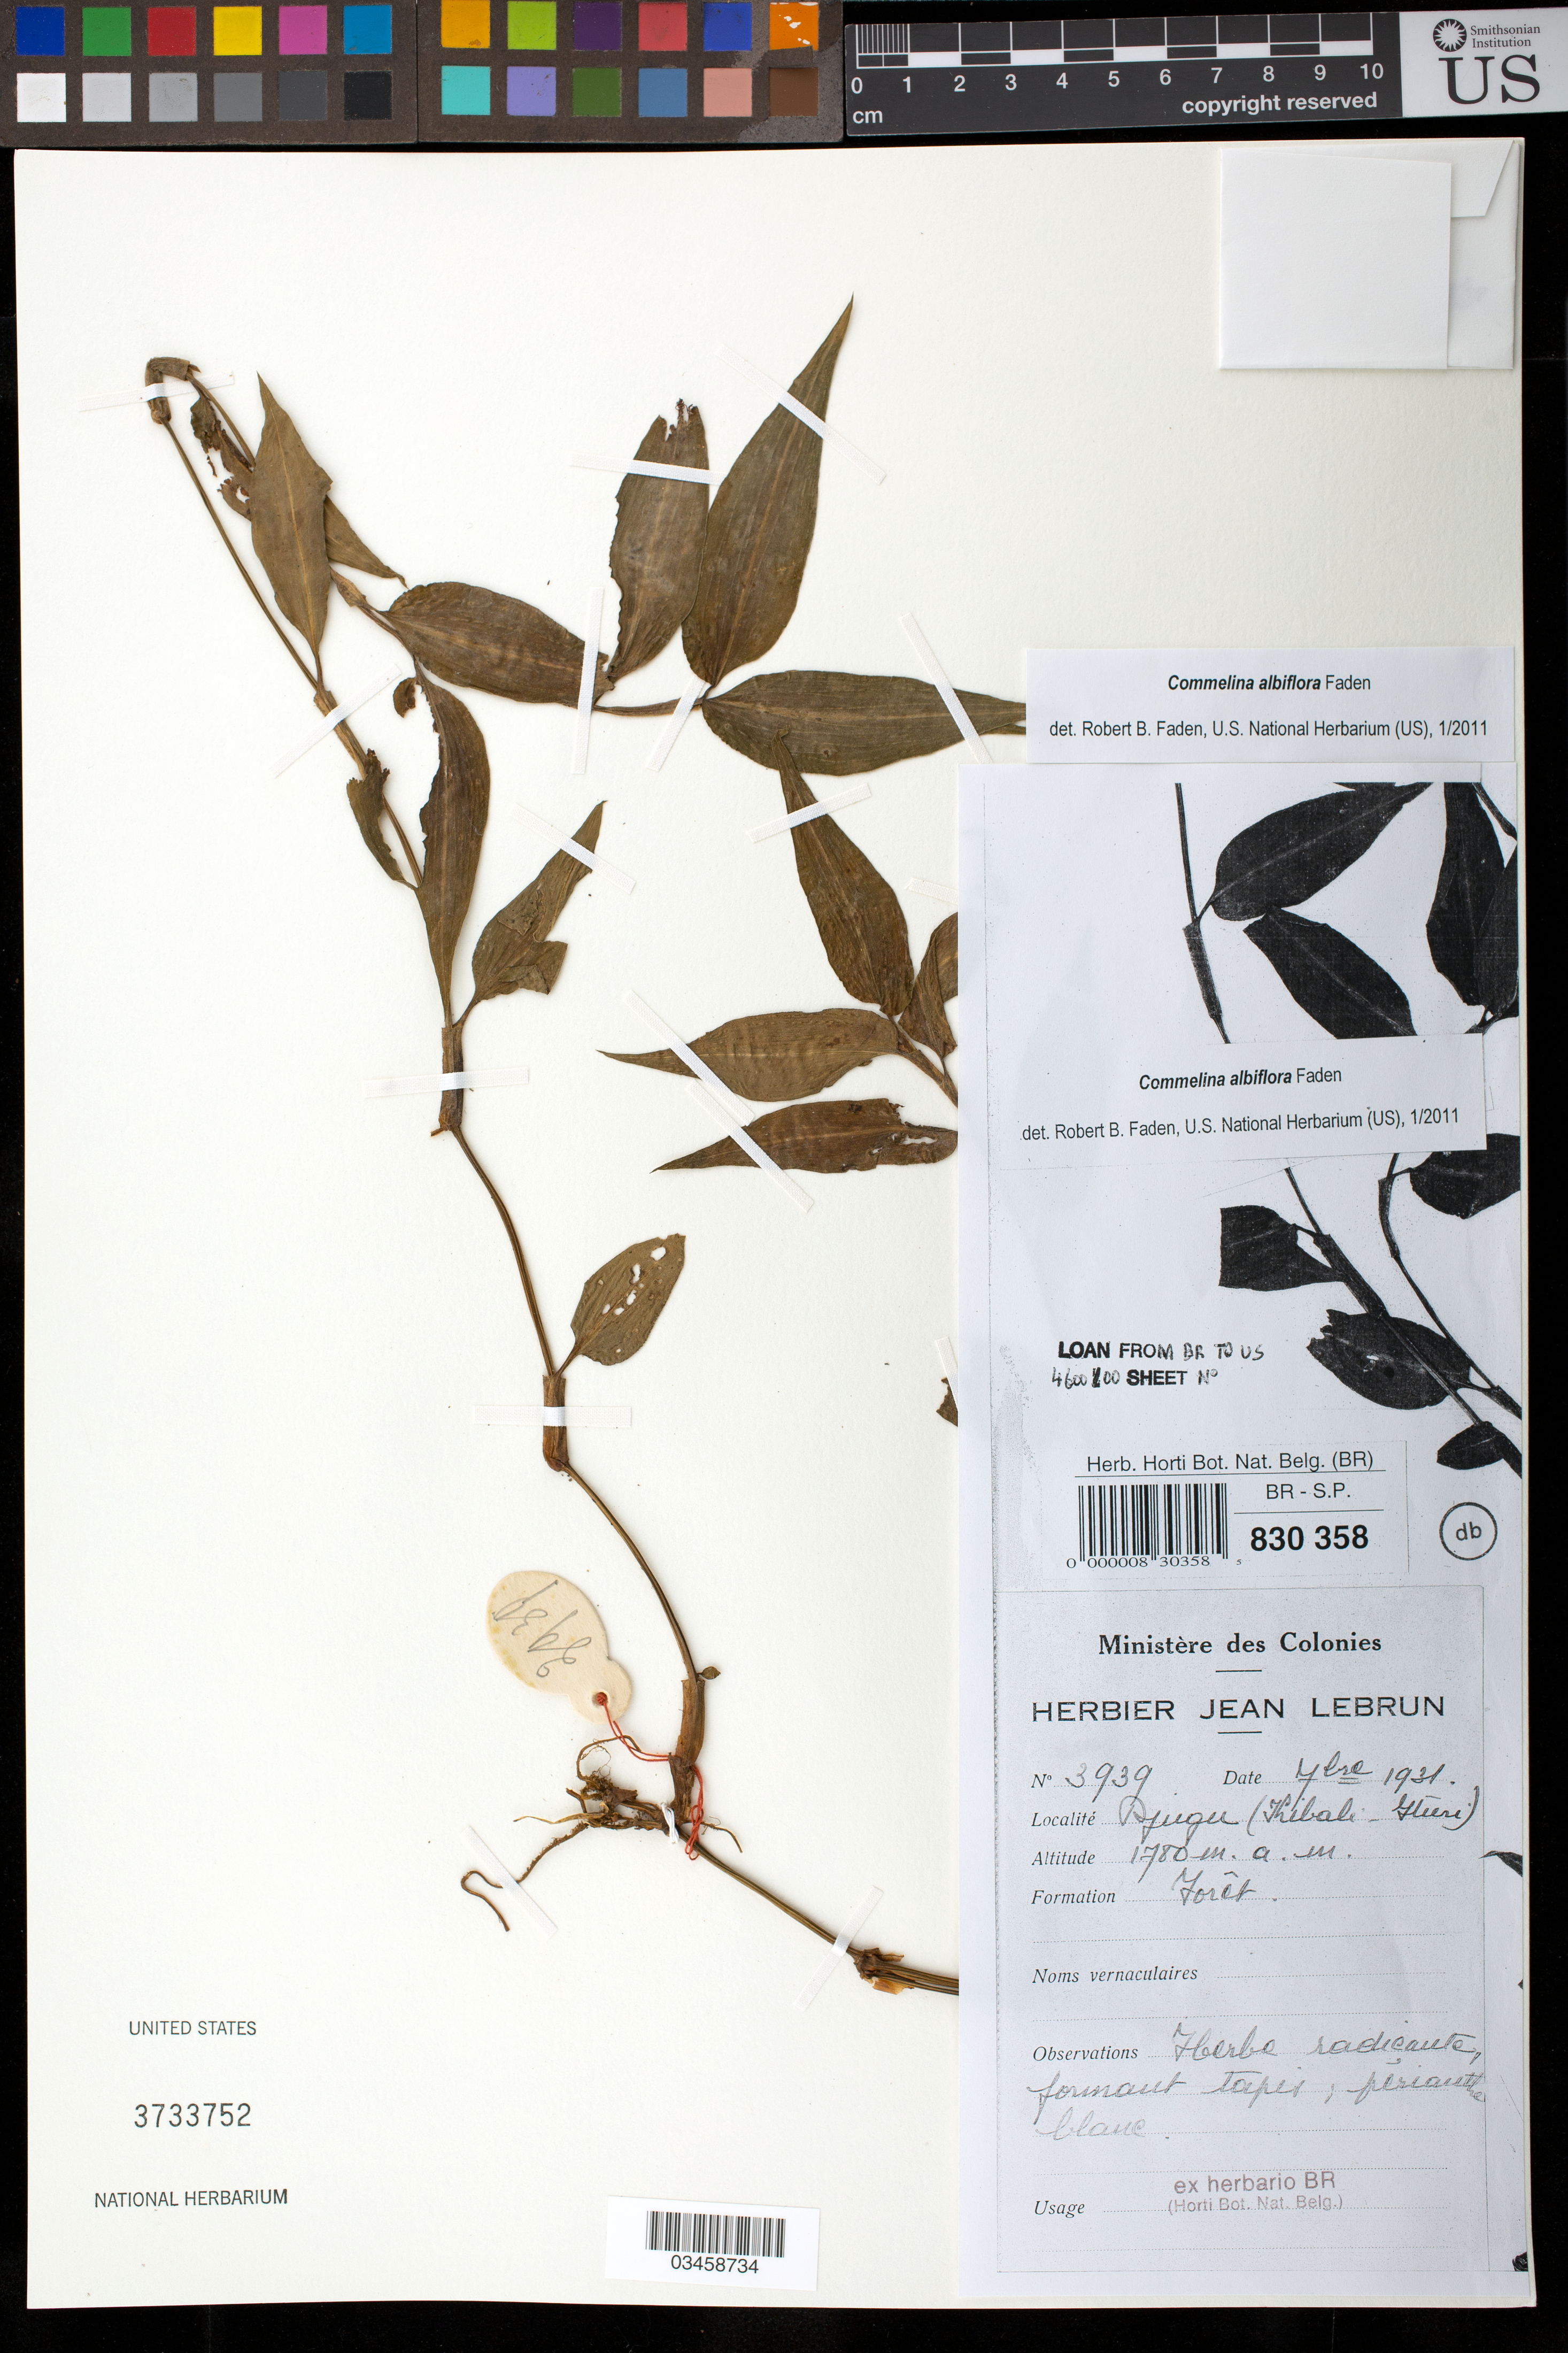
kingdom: Plantae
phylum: Tracheophyta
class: Liliopsida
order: Commelinales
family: Commelinaceae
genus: Commelina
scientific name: Commelina albiflora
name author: Faden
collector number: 3939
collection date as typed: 7 bre 1931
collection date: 1931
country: Congo, Democratic Republic of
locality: Djugu (Kibali- Ituri)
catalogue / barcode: US 3733752